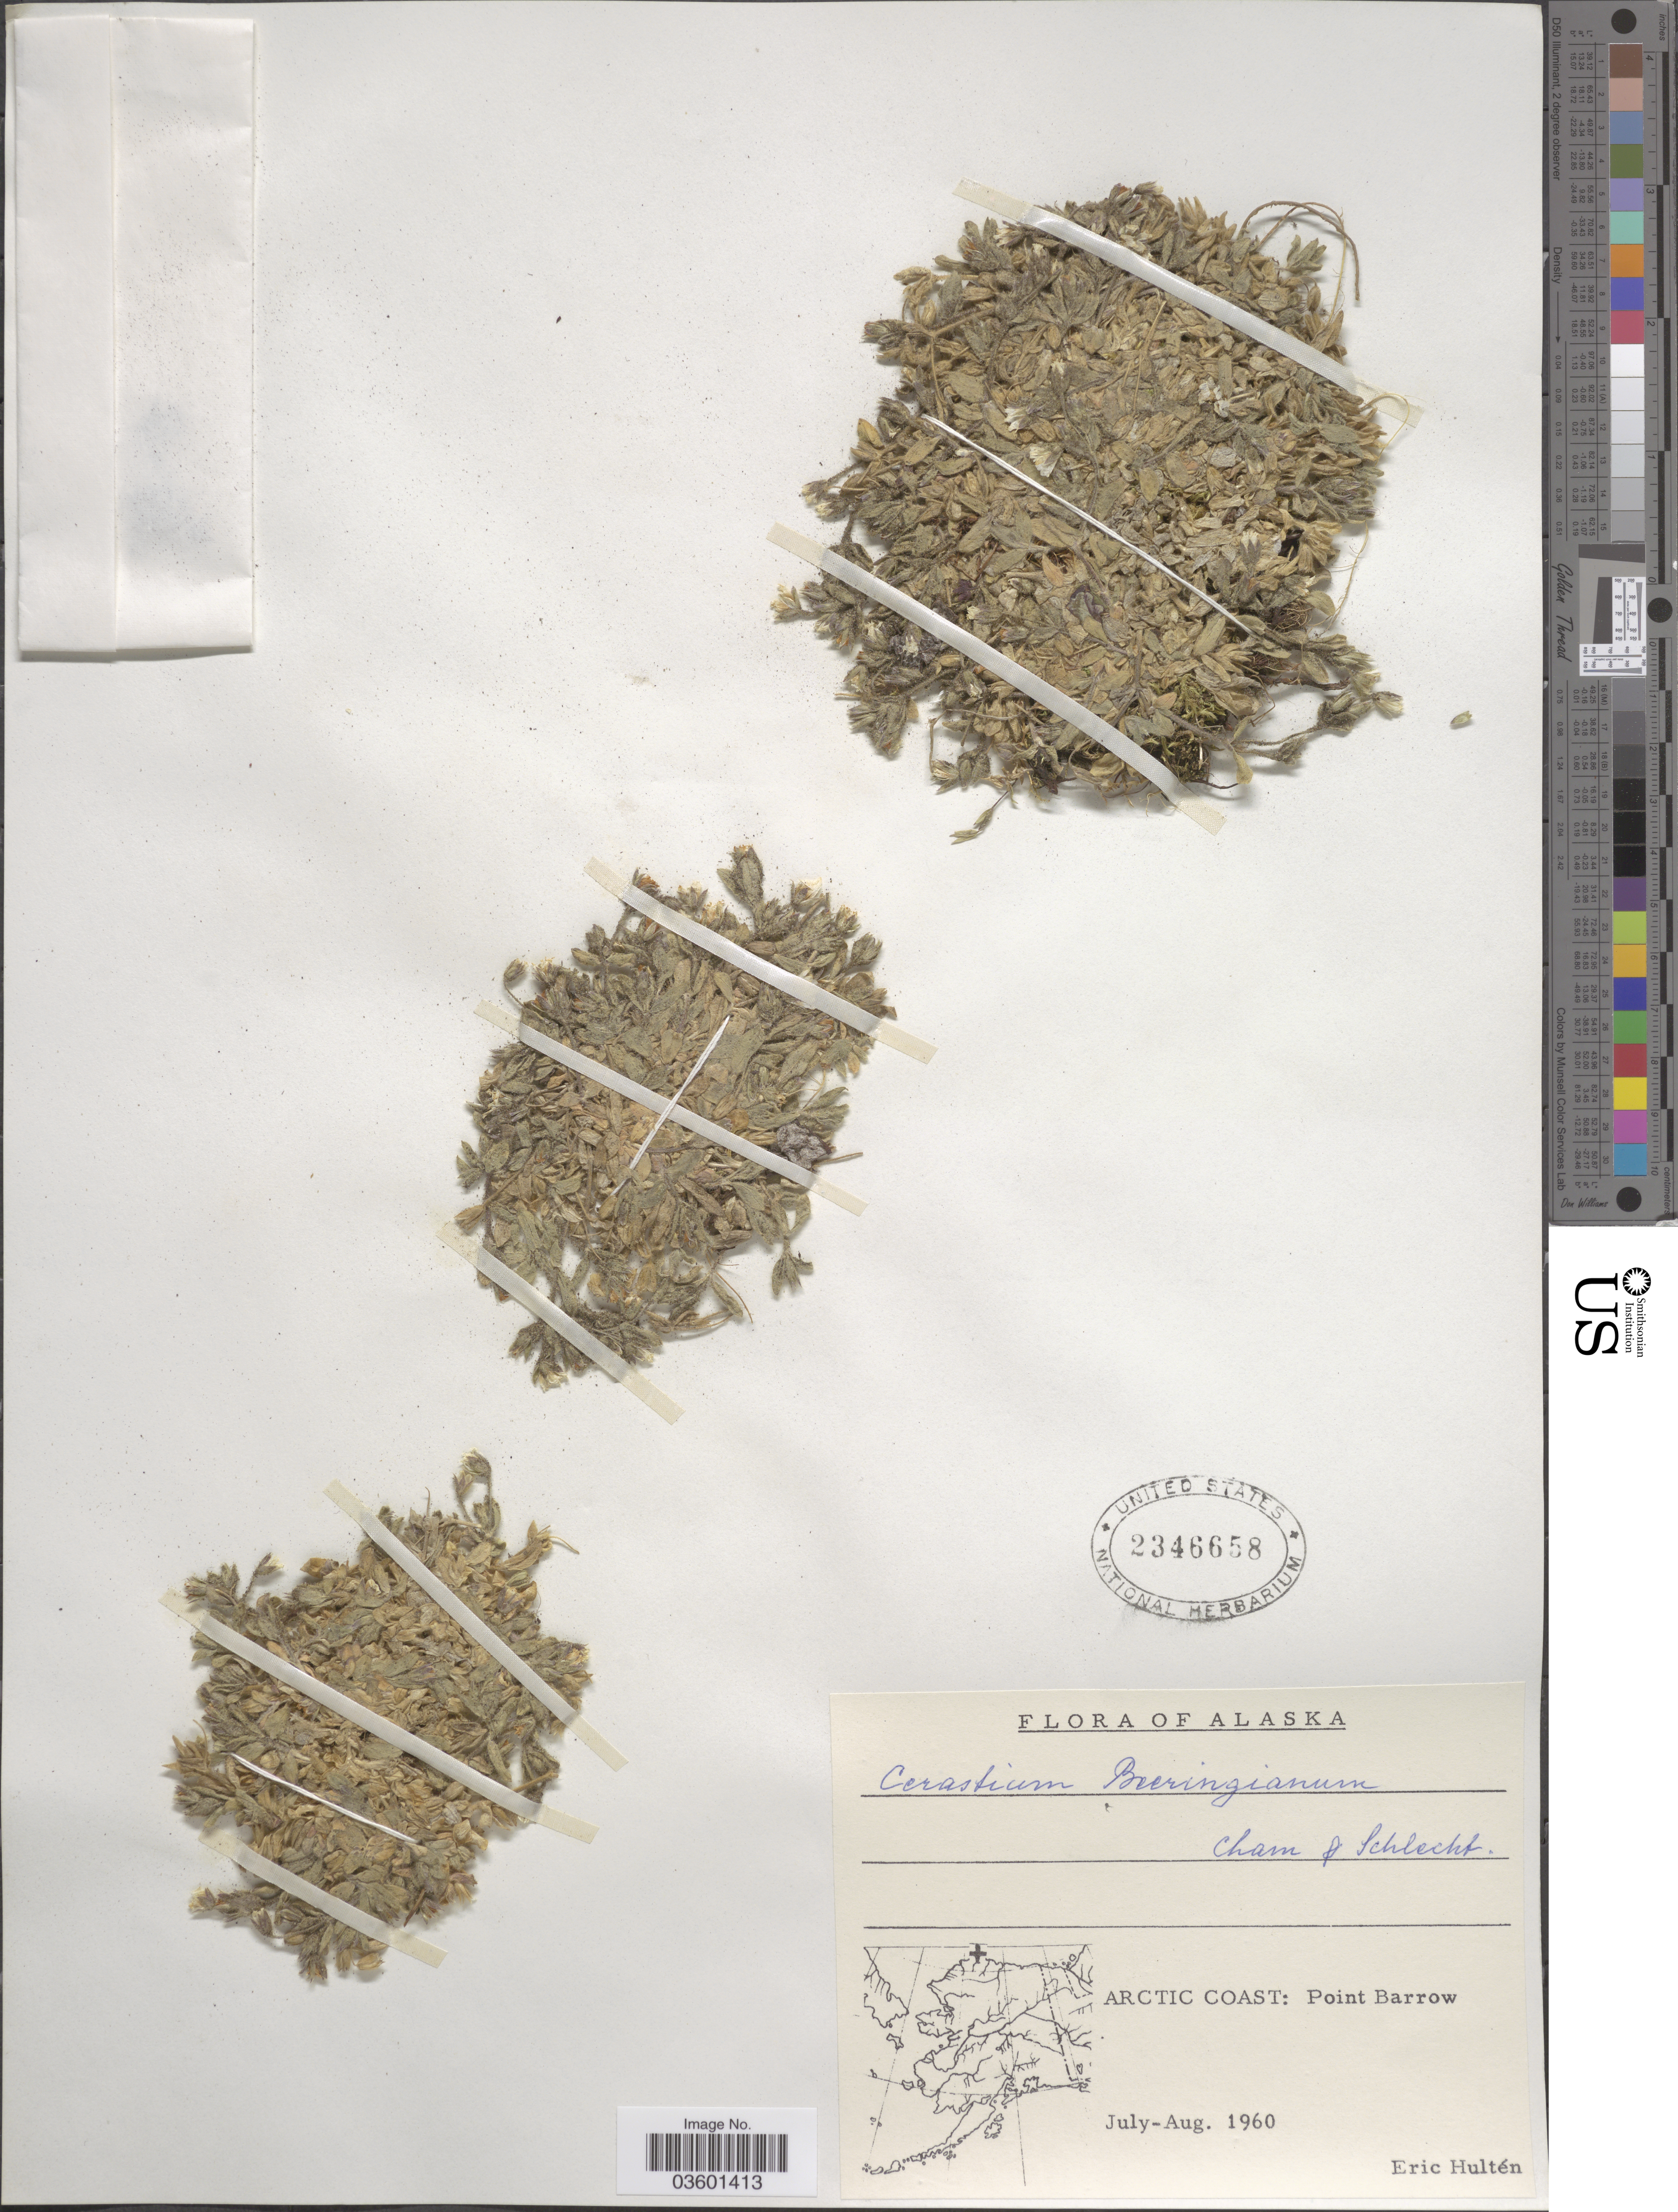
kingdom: Plantae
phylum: Tracheophyta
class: Magnoliopsida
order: Caryophyllales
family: Caryophyllaceae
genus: Cerastium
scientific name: Cerastium beeringianum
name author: Cham. & Schltdl.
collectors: E. G. Hultén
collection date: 1960-07/1960-08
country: United States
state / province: Alaska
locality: Arctic Coast: Point Barrow.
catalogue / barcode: US 2346658